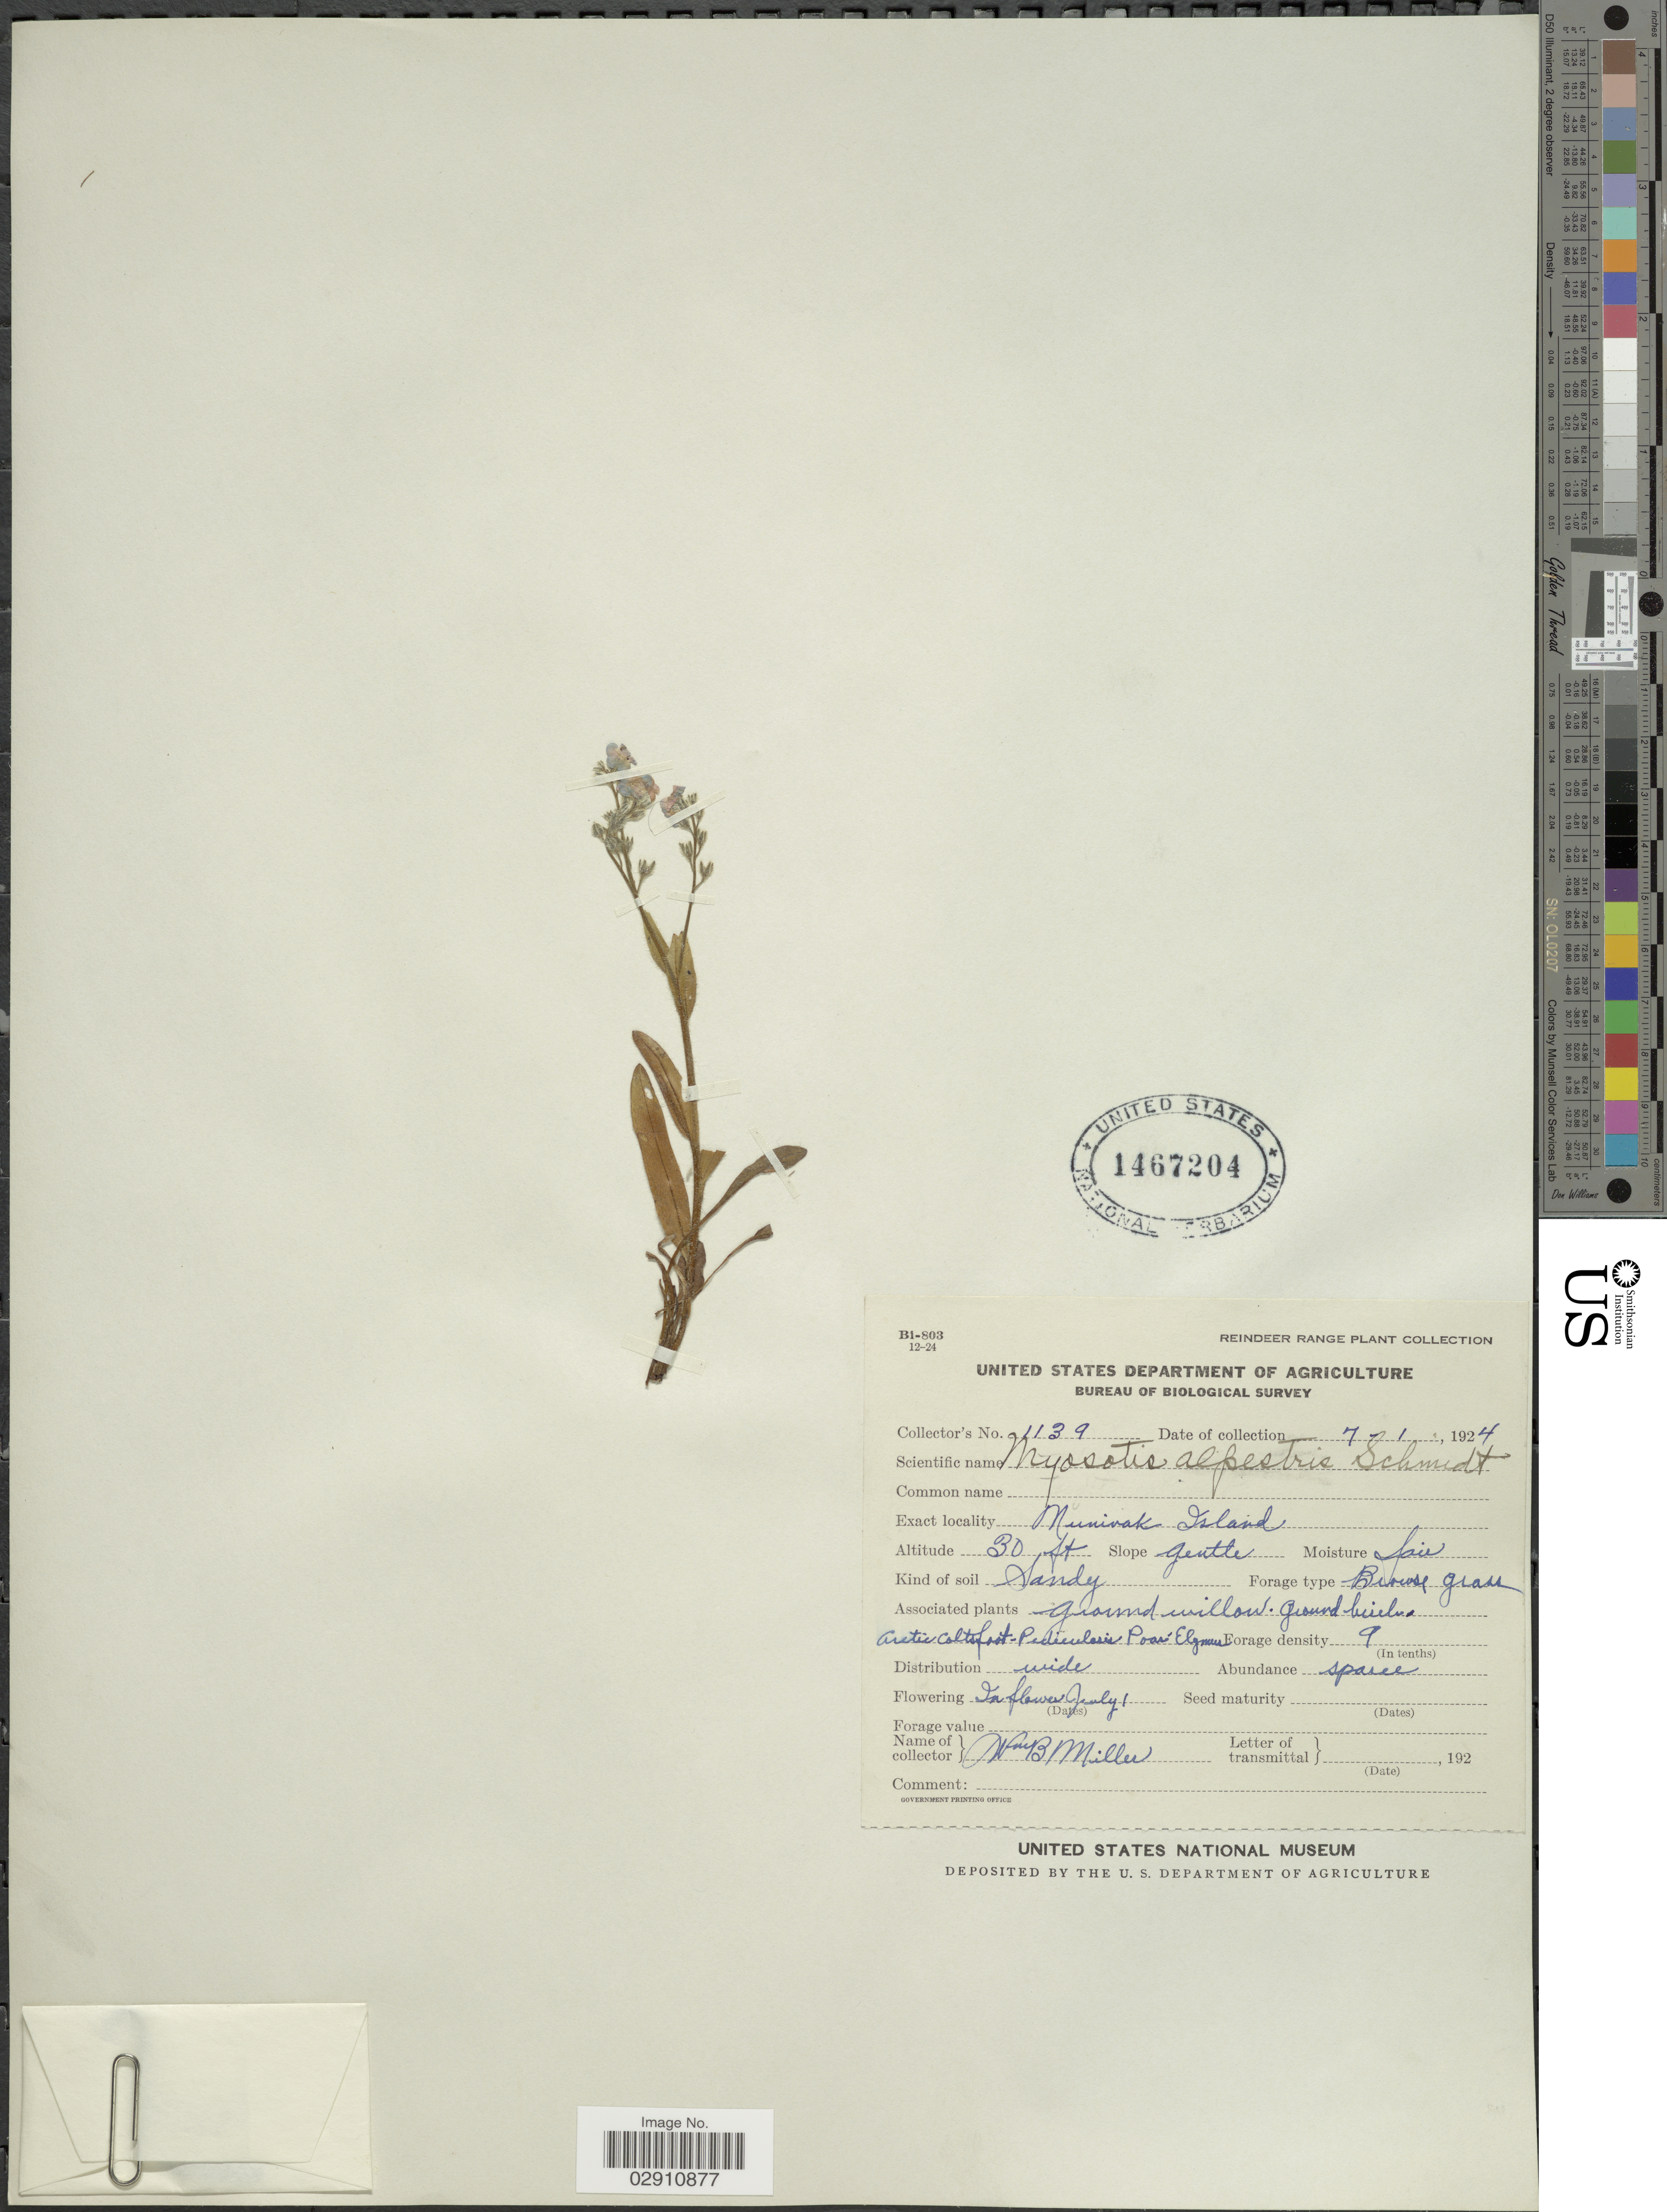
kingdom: Plantae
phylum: Tracheophyta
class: Magnoliopsida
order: Boraginales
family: Boraginaceae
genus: Myosotis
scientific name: Myosotis alpestris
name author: F.W. Schmidt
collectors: W. Miller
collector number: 1139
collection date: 1924-01-07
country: United States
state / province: Alaska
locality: Nunivak Island.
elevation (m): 9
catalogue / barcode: US 1467204